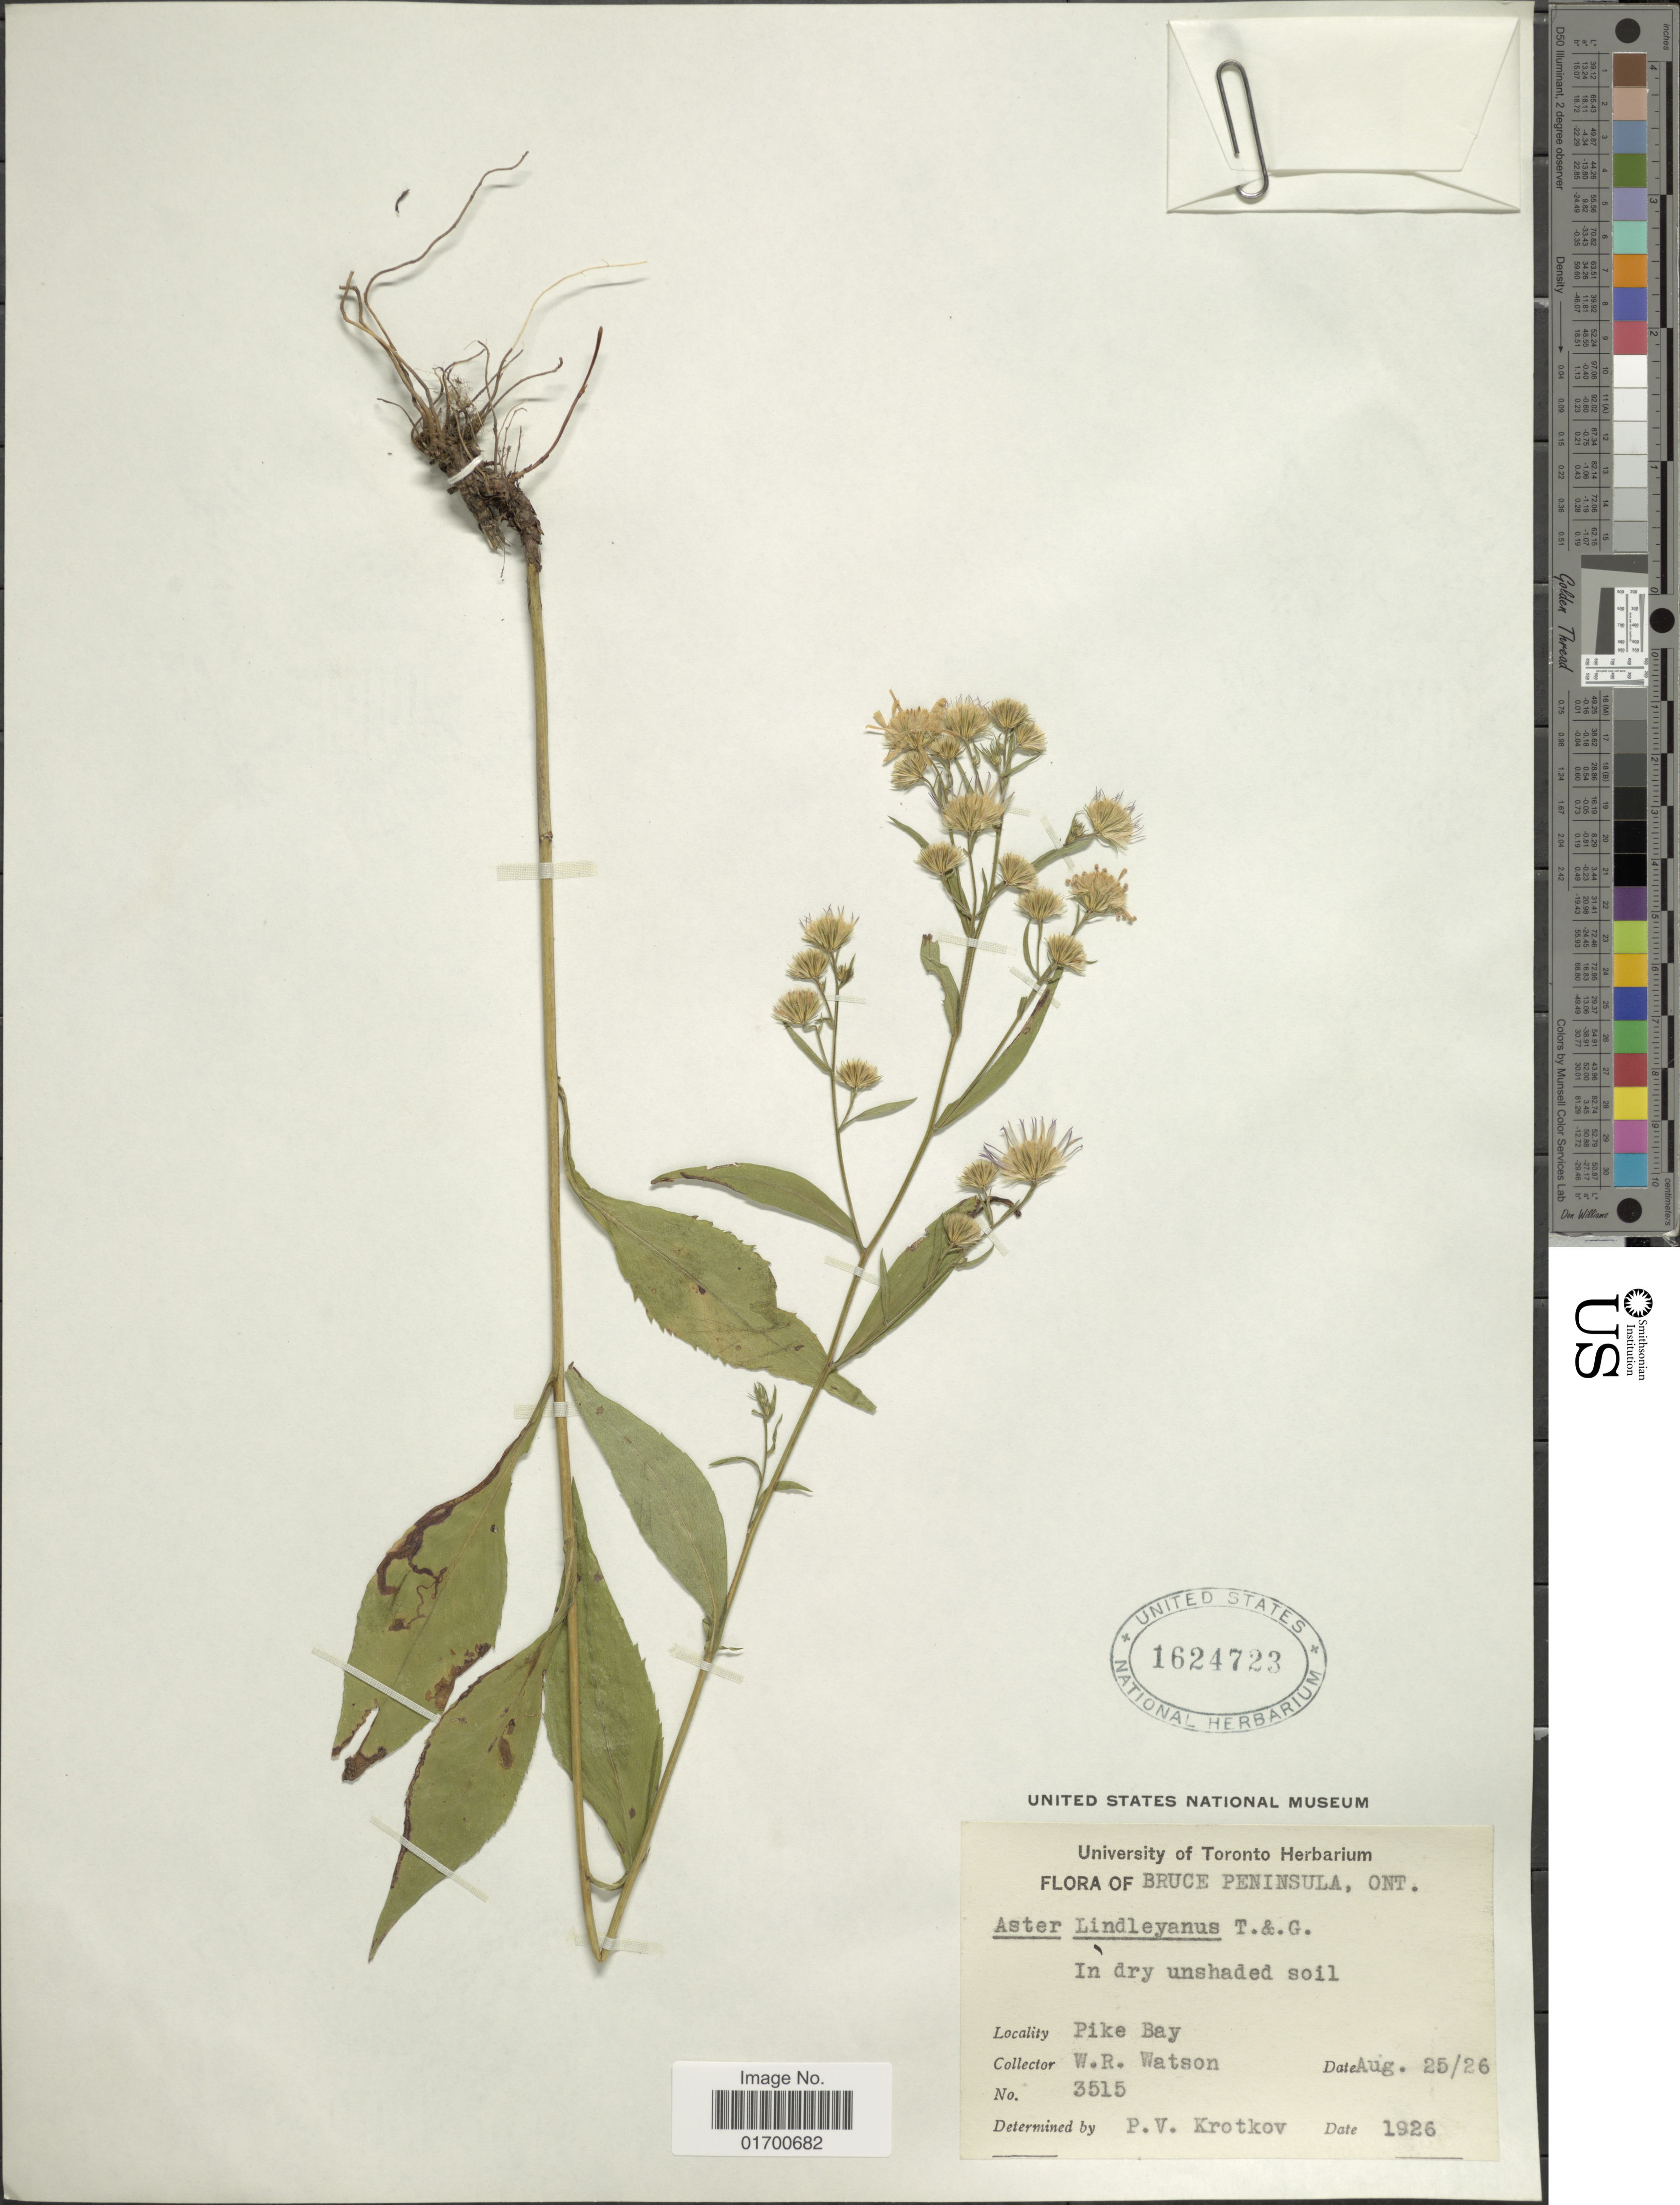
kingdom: Plantae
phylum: Tracheophyta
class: Magnoliopsida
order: Asterales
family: Asteraceae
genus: Symphyotrichum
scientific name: Symphyotrichum ciliolatum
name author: (Lindl.) Á. Löve & D. Löve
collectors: W. R. Watson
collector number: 3515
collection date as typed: Transcribed d/m/y: 25/8/26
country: Canada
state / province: Ontario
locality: Bruce Peninsula, Ont., Pike Bay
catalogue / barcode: US 1624723